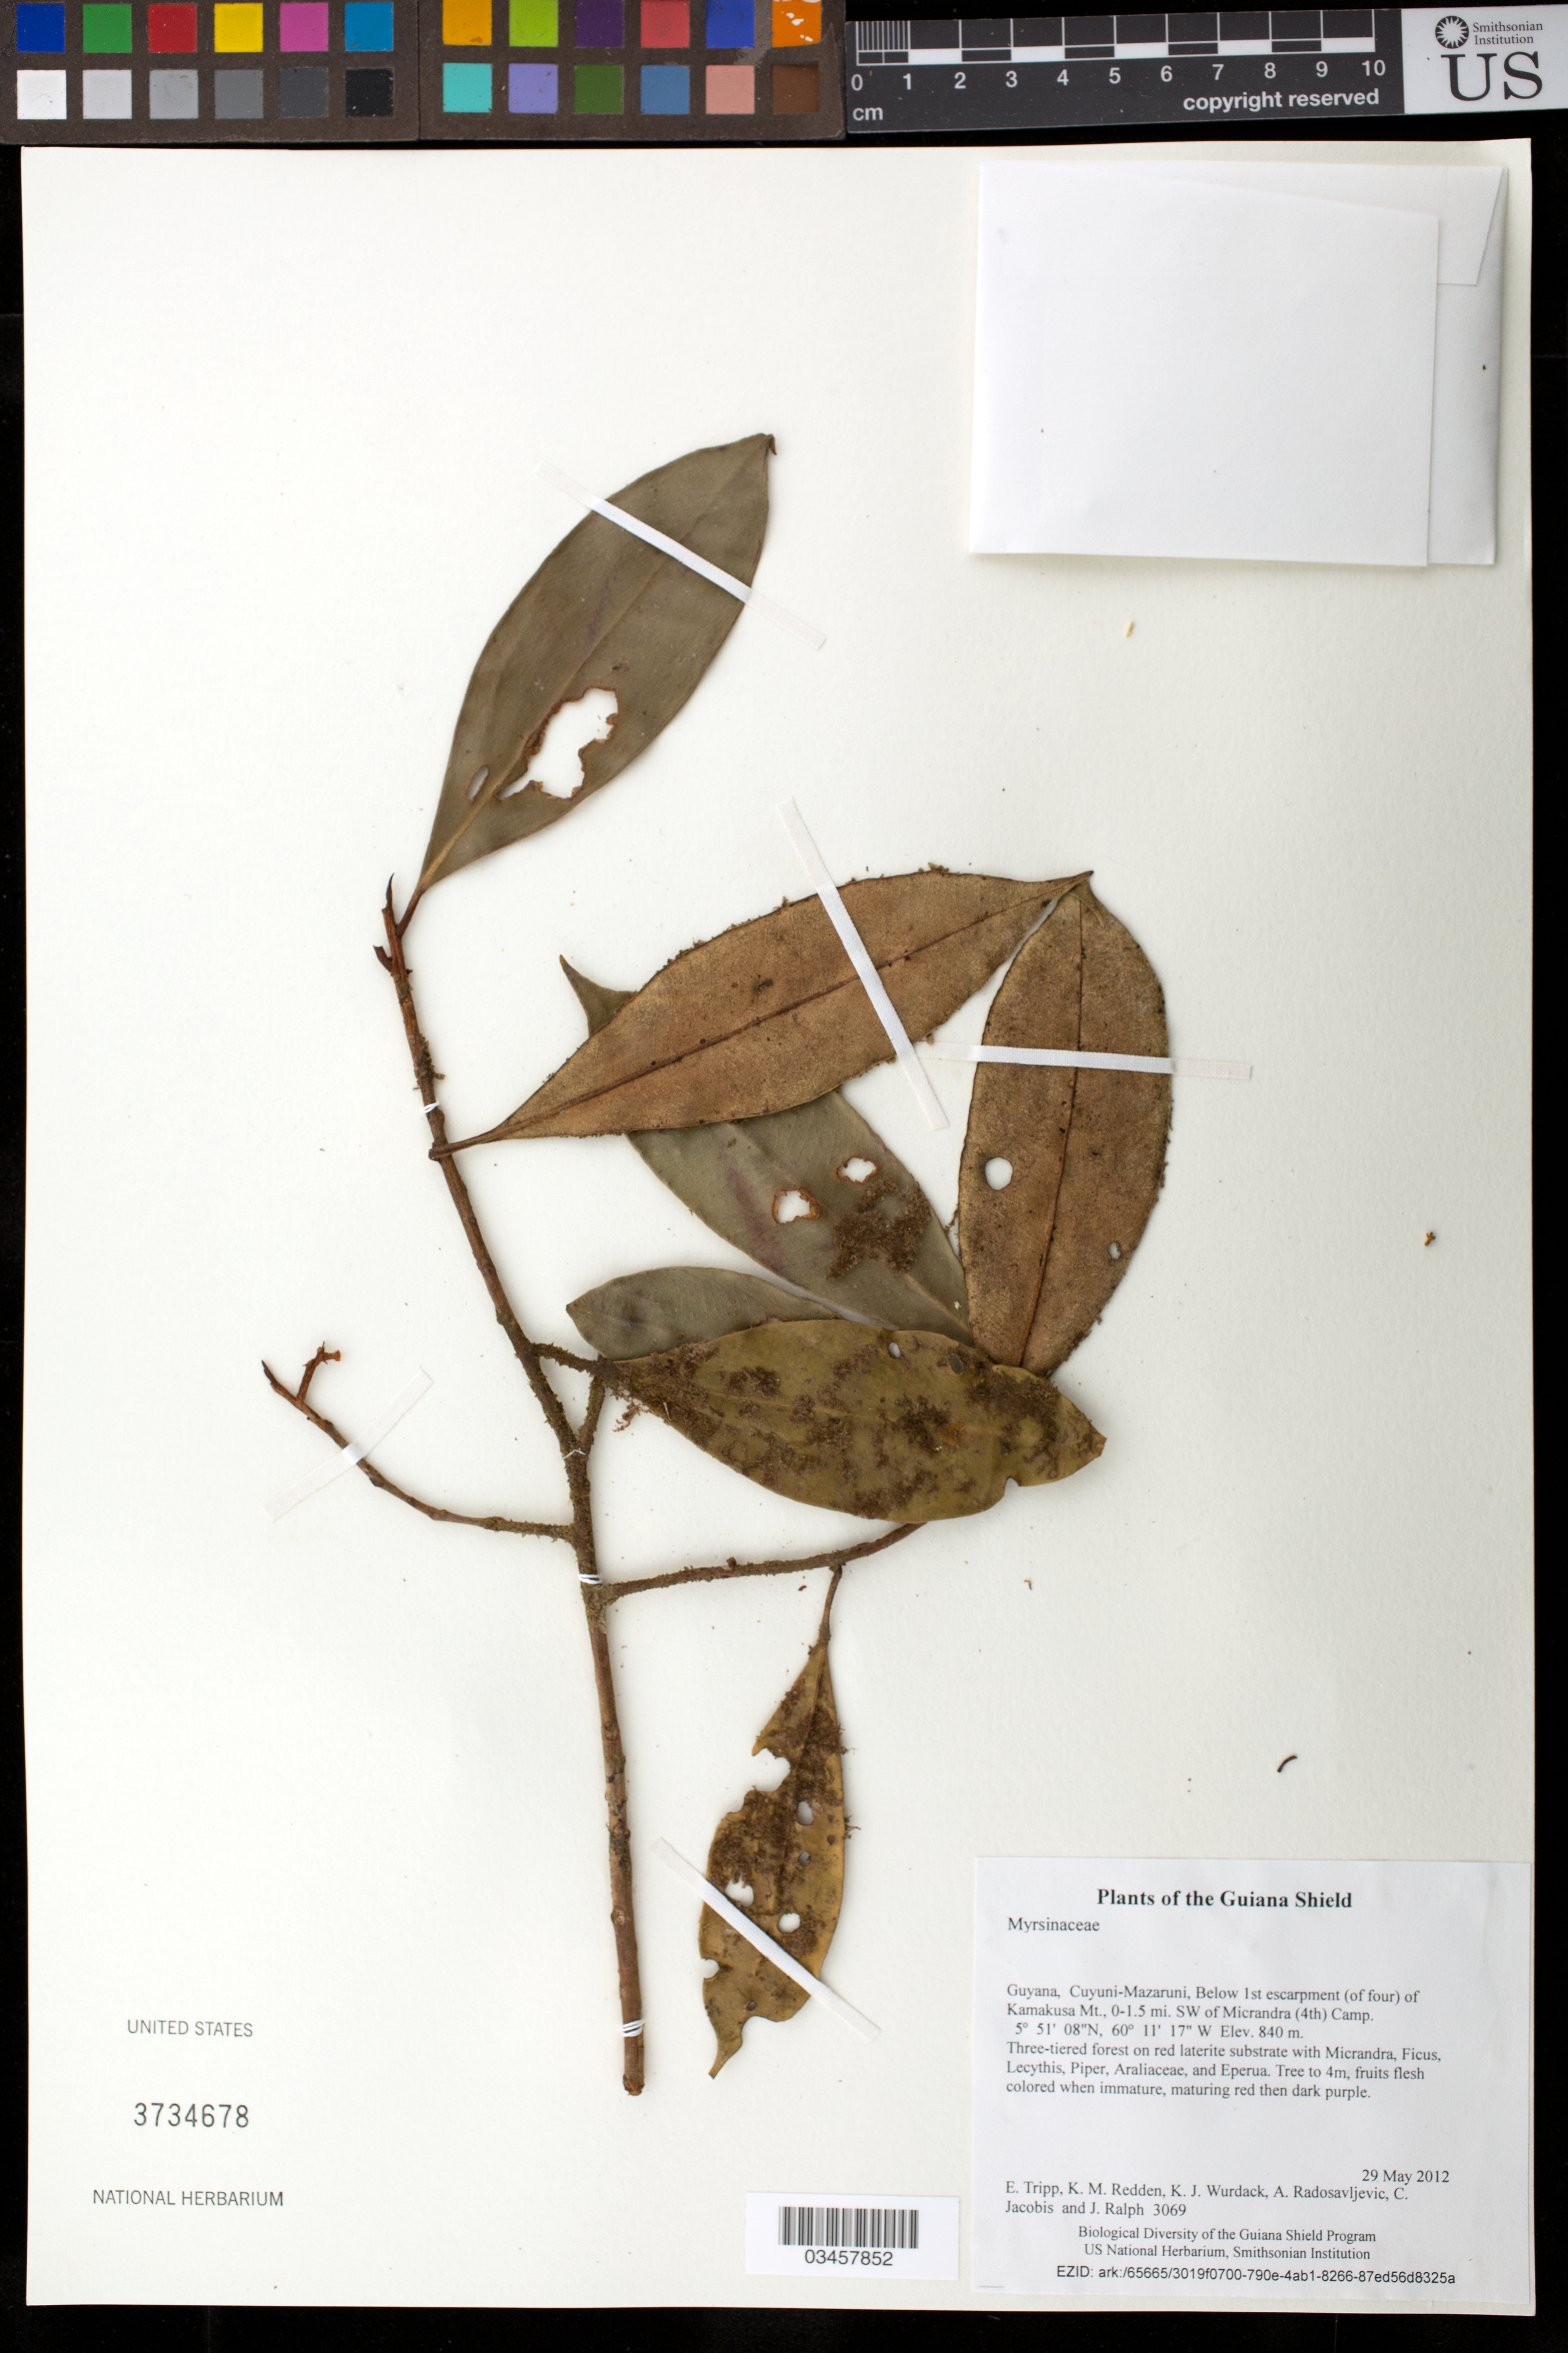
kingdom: Plantae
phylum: Tracheophyta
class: Magnoliopsida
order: Ericales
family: Primulaceae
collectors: E. Tripp, K. M. Redden, K. Wurdack, A. Radosavljevic, C. Jacobis & J. Ralph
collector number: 3069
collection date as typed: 29 May 2012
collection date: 2012-05-29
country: Guyana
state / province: Cuyuni-Mazaruni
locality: Below 1st escarpment (of four) of Kamakusa Mt., 0-1.5 mi. SW of Micrandra (4th) Camp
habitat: Three-tiered forest on red laterite substrate with Micrandra, Ficus, Lecythis, Piper, Araliaceae, and Eperua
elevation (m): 840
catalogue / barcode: US 3734678